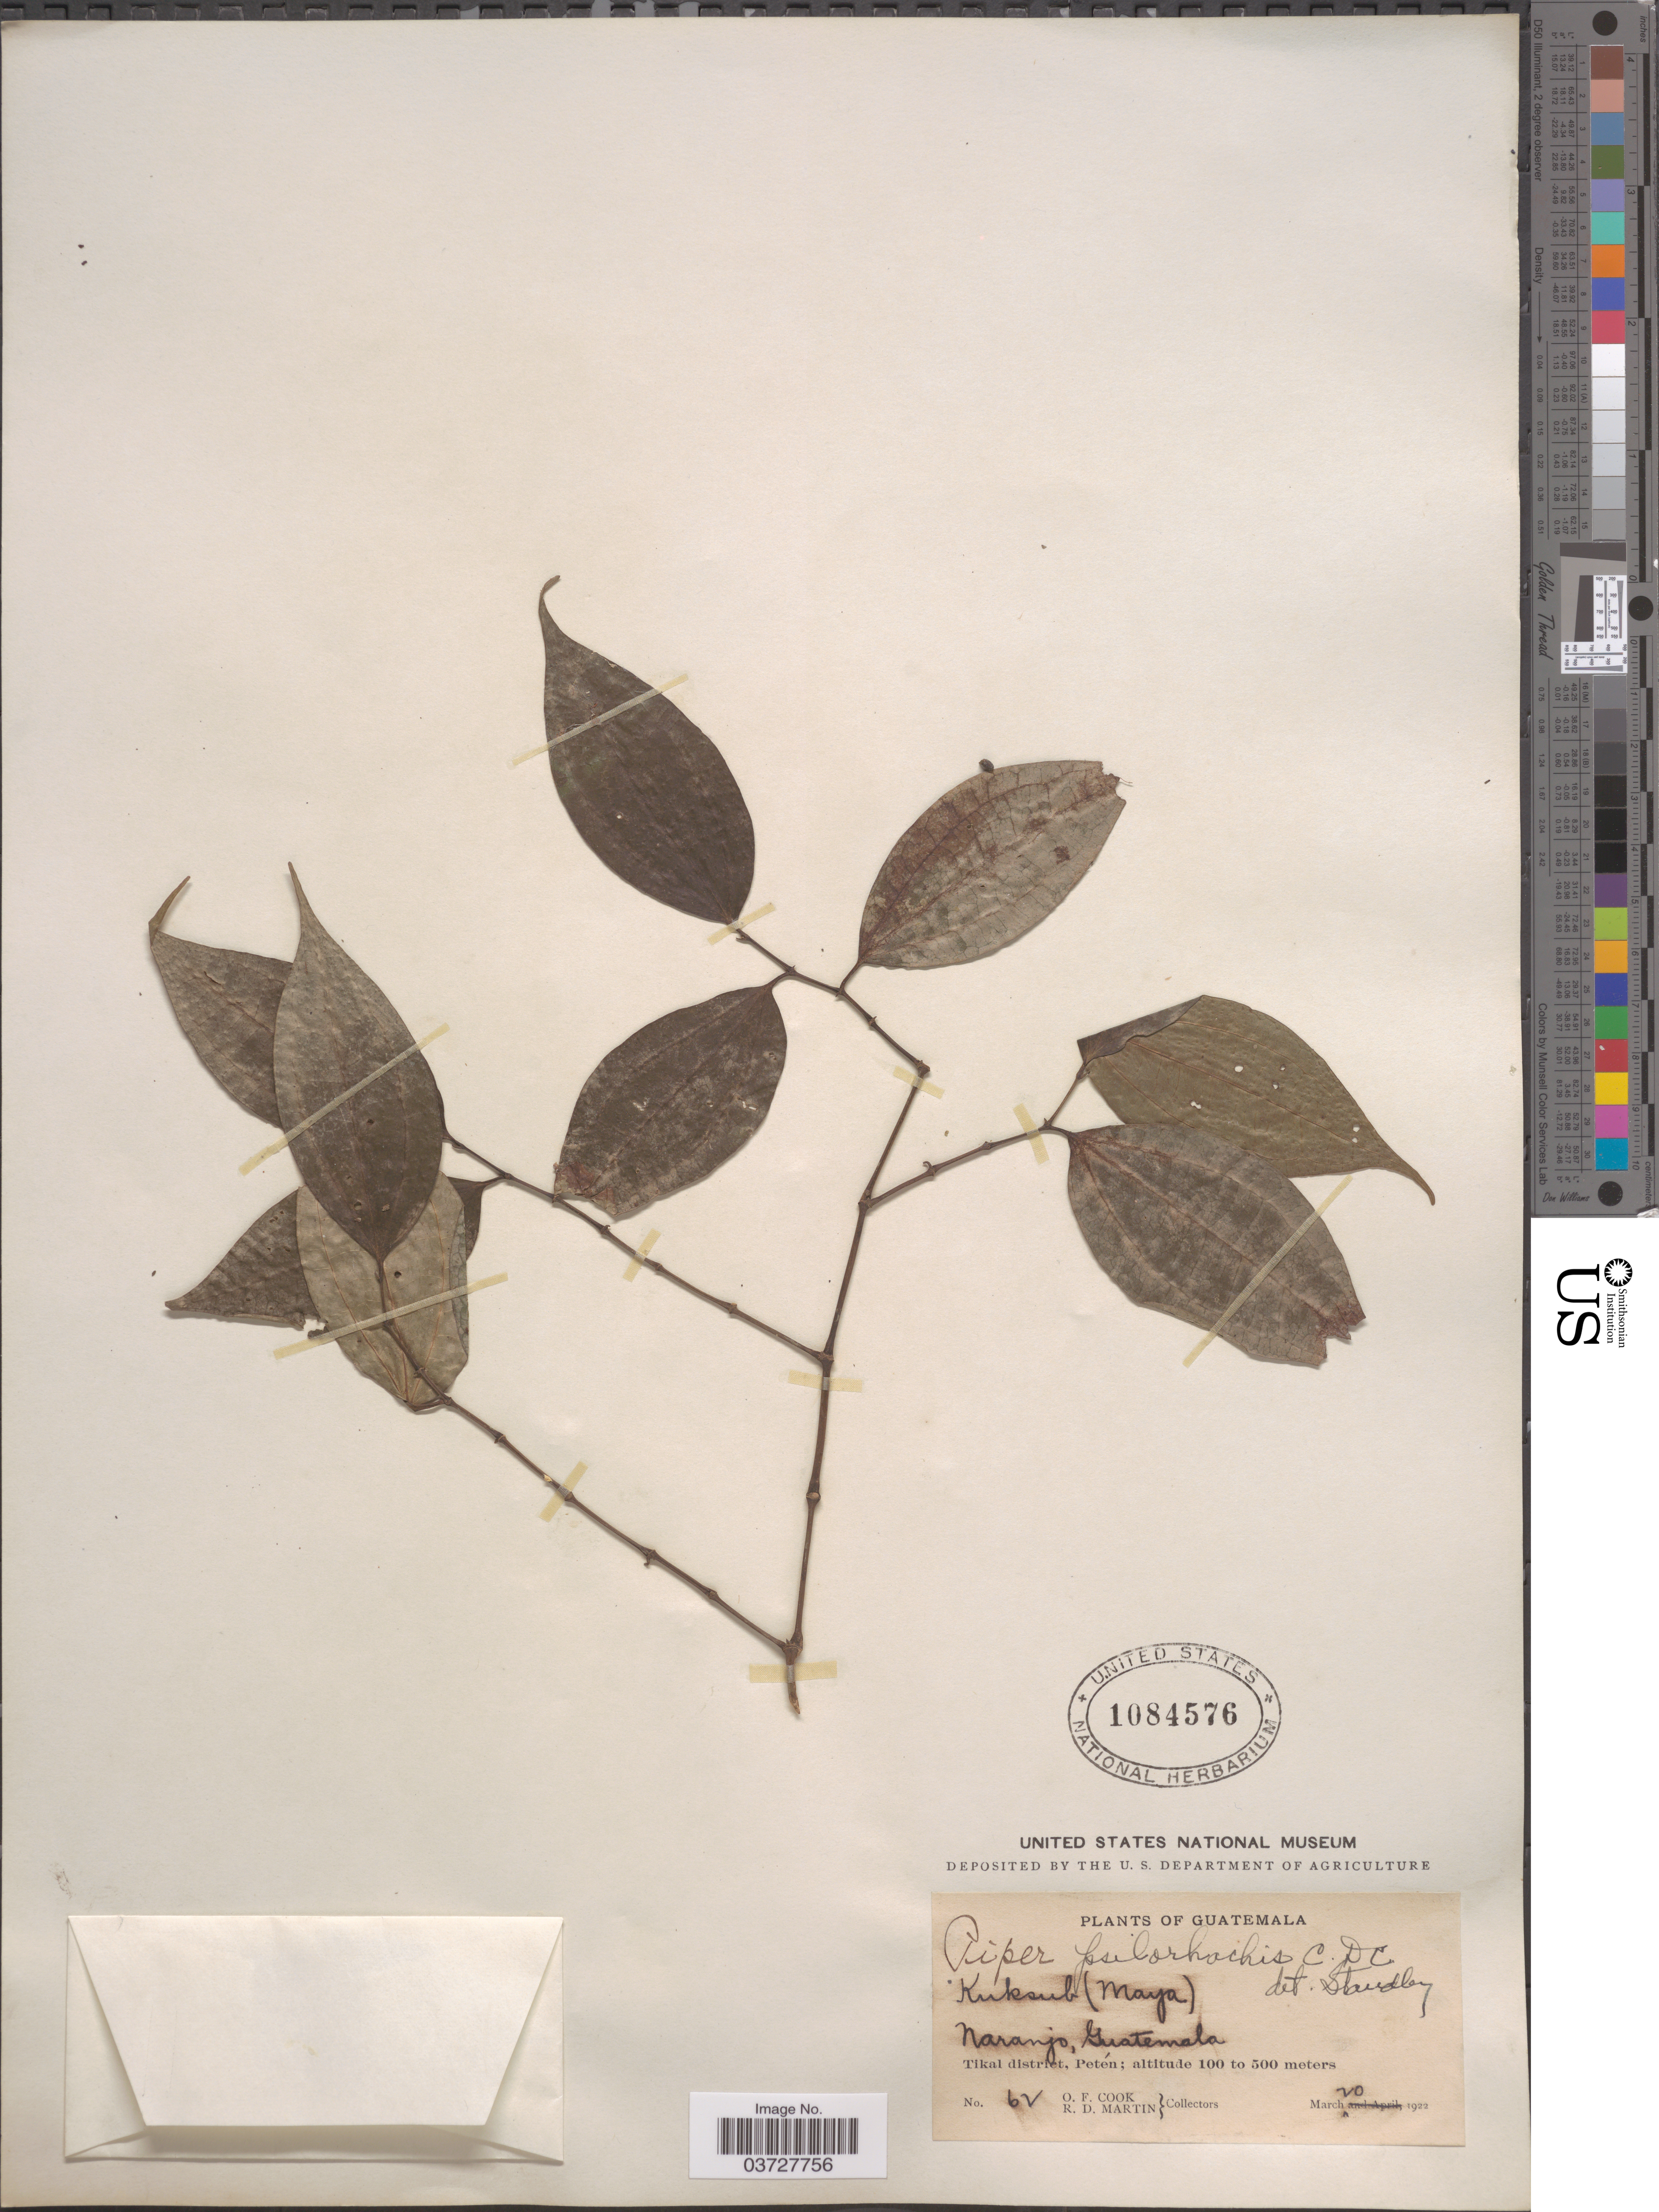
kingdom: Plantae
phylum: Tracheophyta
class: Magnoliopsida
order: Piperales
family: Piperaceae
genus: Piper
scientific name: Piper psilorhachis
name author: C. DC.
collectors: O. F. Cook & R. D. Martin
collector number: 62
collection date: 1922-03-20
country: Guatemala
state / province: El Peten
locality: Naranjo. Tikal district, Petén.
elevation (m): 100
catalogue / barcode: US 1084576